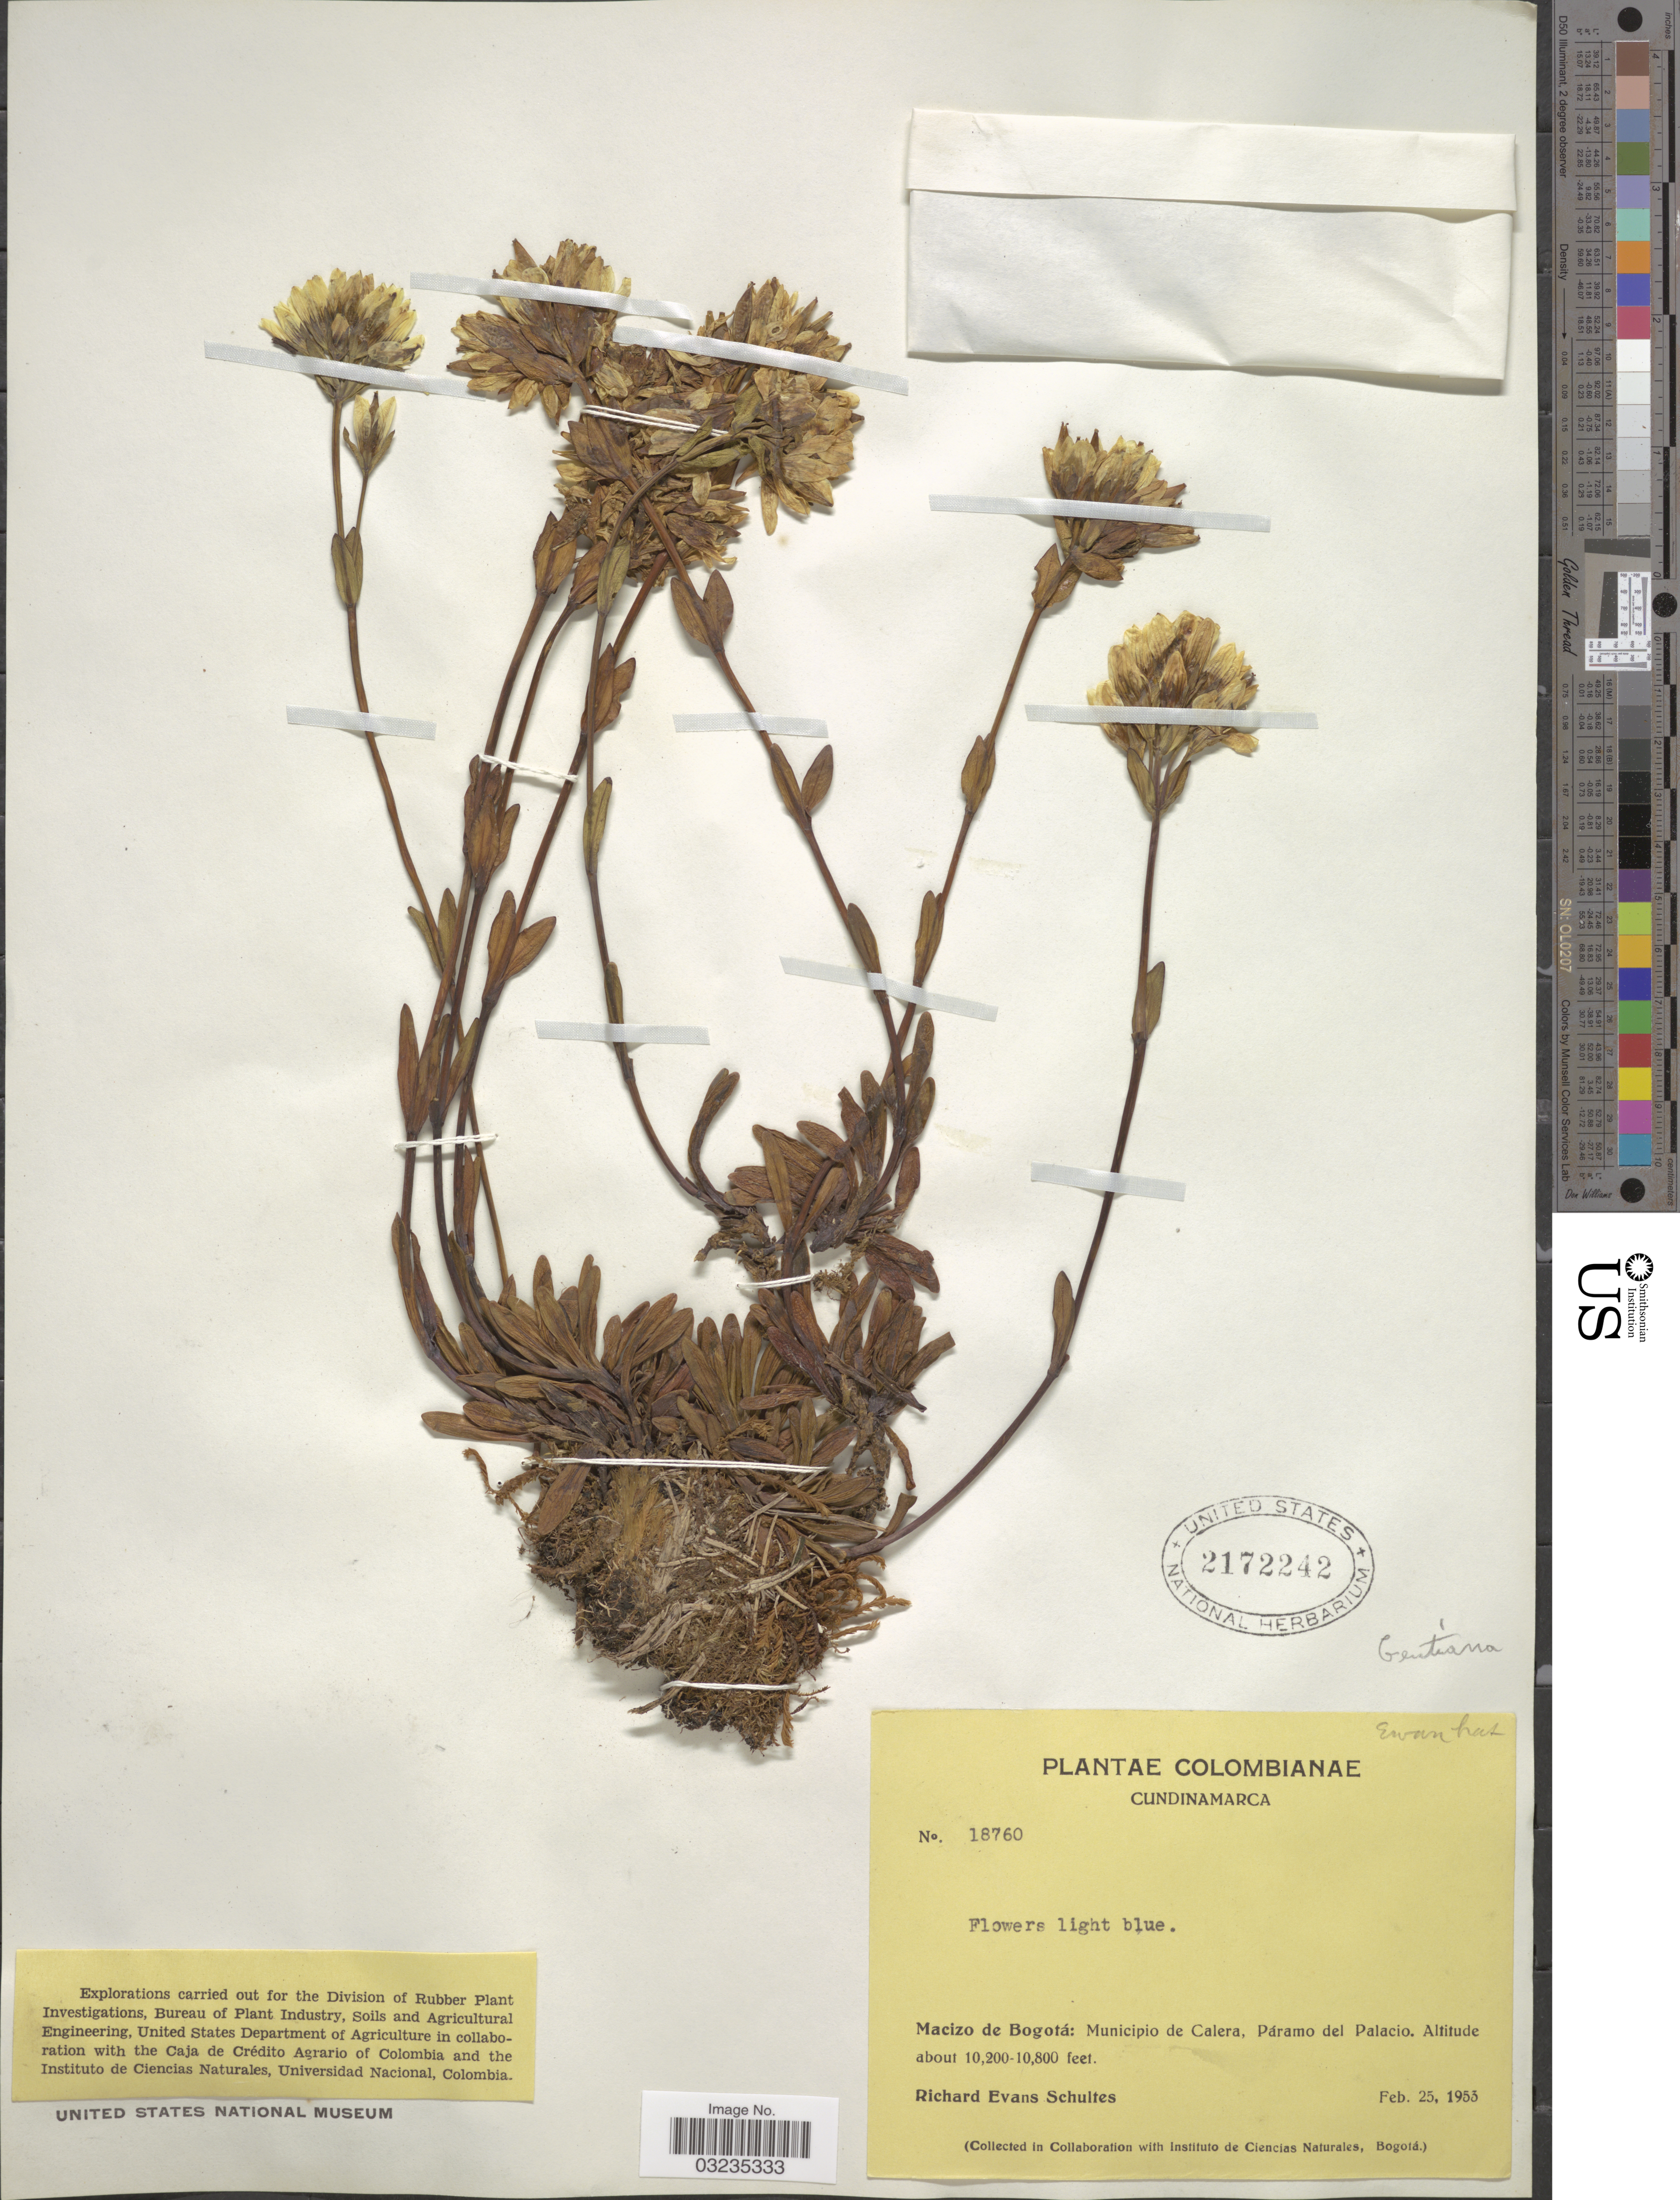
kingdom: Plantae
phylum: Tracheophyta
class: Magnoliopsida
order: Gentianales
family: Gentianaceae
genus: Gentiana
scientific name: Gentiana sp.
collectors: R. E. Schultes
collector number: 18760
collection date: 1953-02-25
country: Colombia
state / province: Cundinamarca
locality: Macizo de Bogotá: Municipio de Calera, Páramo del Palacio.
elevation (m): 3109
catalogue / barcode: US 2172242